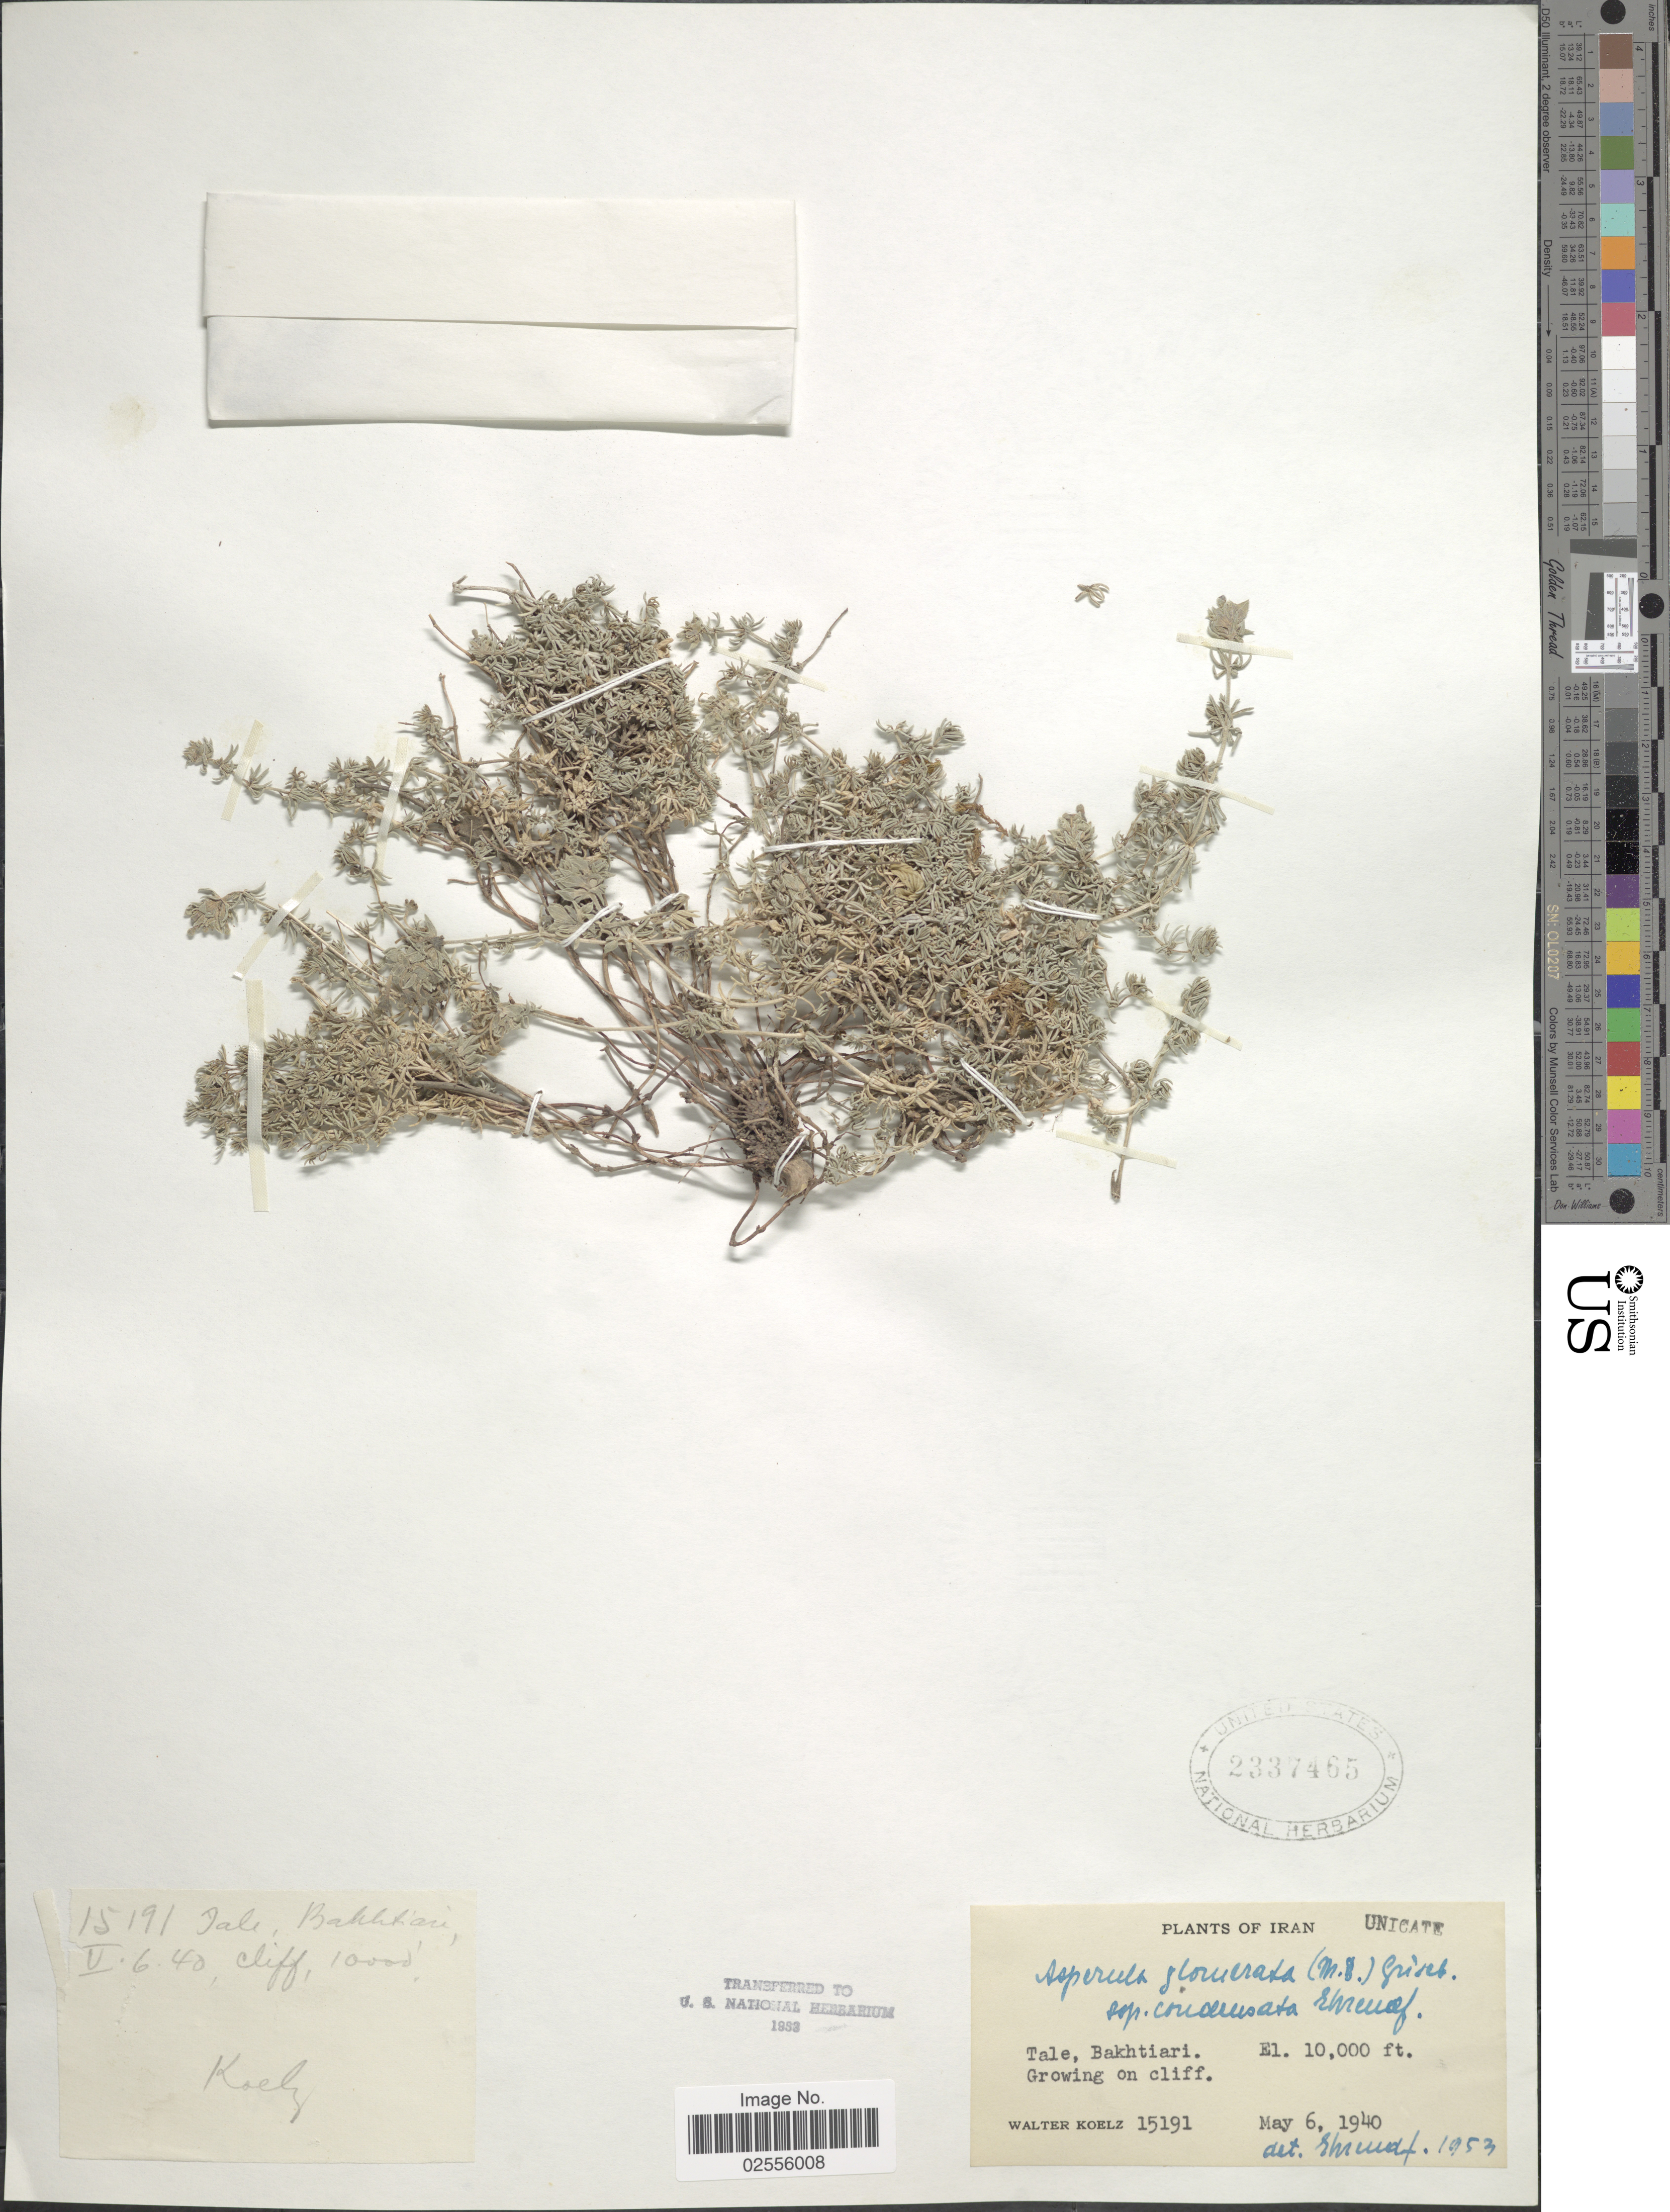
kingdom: Plantae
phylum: Tracheophyta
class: Magnoliopsida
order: Gentianales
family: Rubiaceae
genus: Asperula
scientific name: Asperula glomerata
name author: (M. Bieb.) Griseb.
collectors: W. N. Koelz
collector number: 15191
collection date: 1940-05-06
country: Iran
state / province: Chahar Mahaal and Bakhtiari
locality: Tale, Bakhtiari, on cliff.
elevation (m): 3048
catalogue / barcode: US 2337465